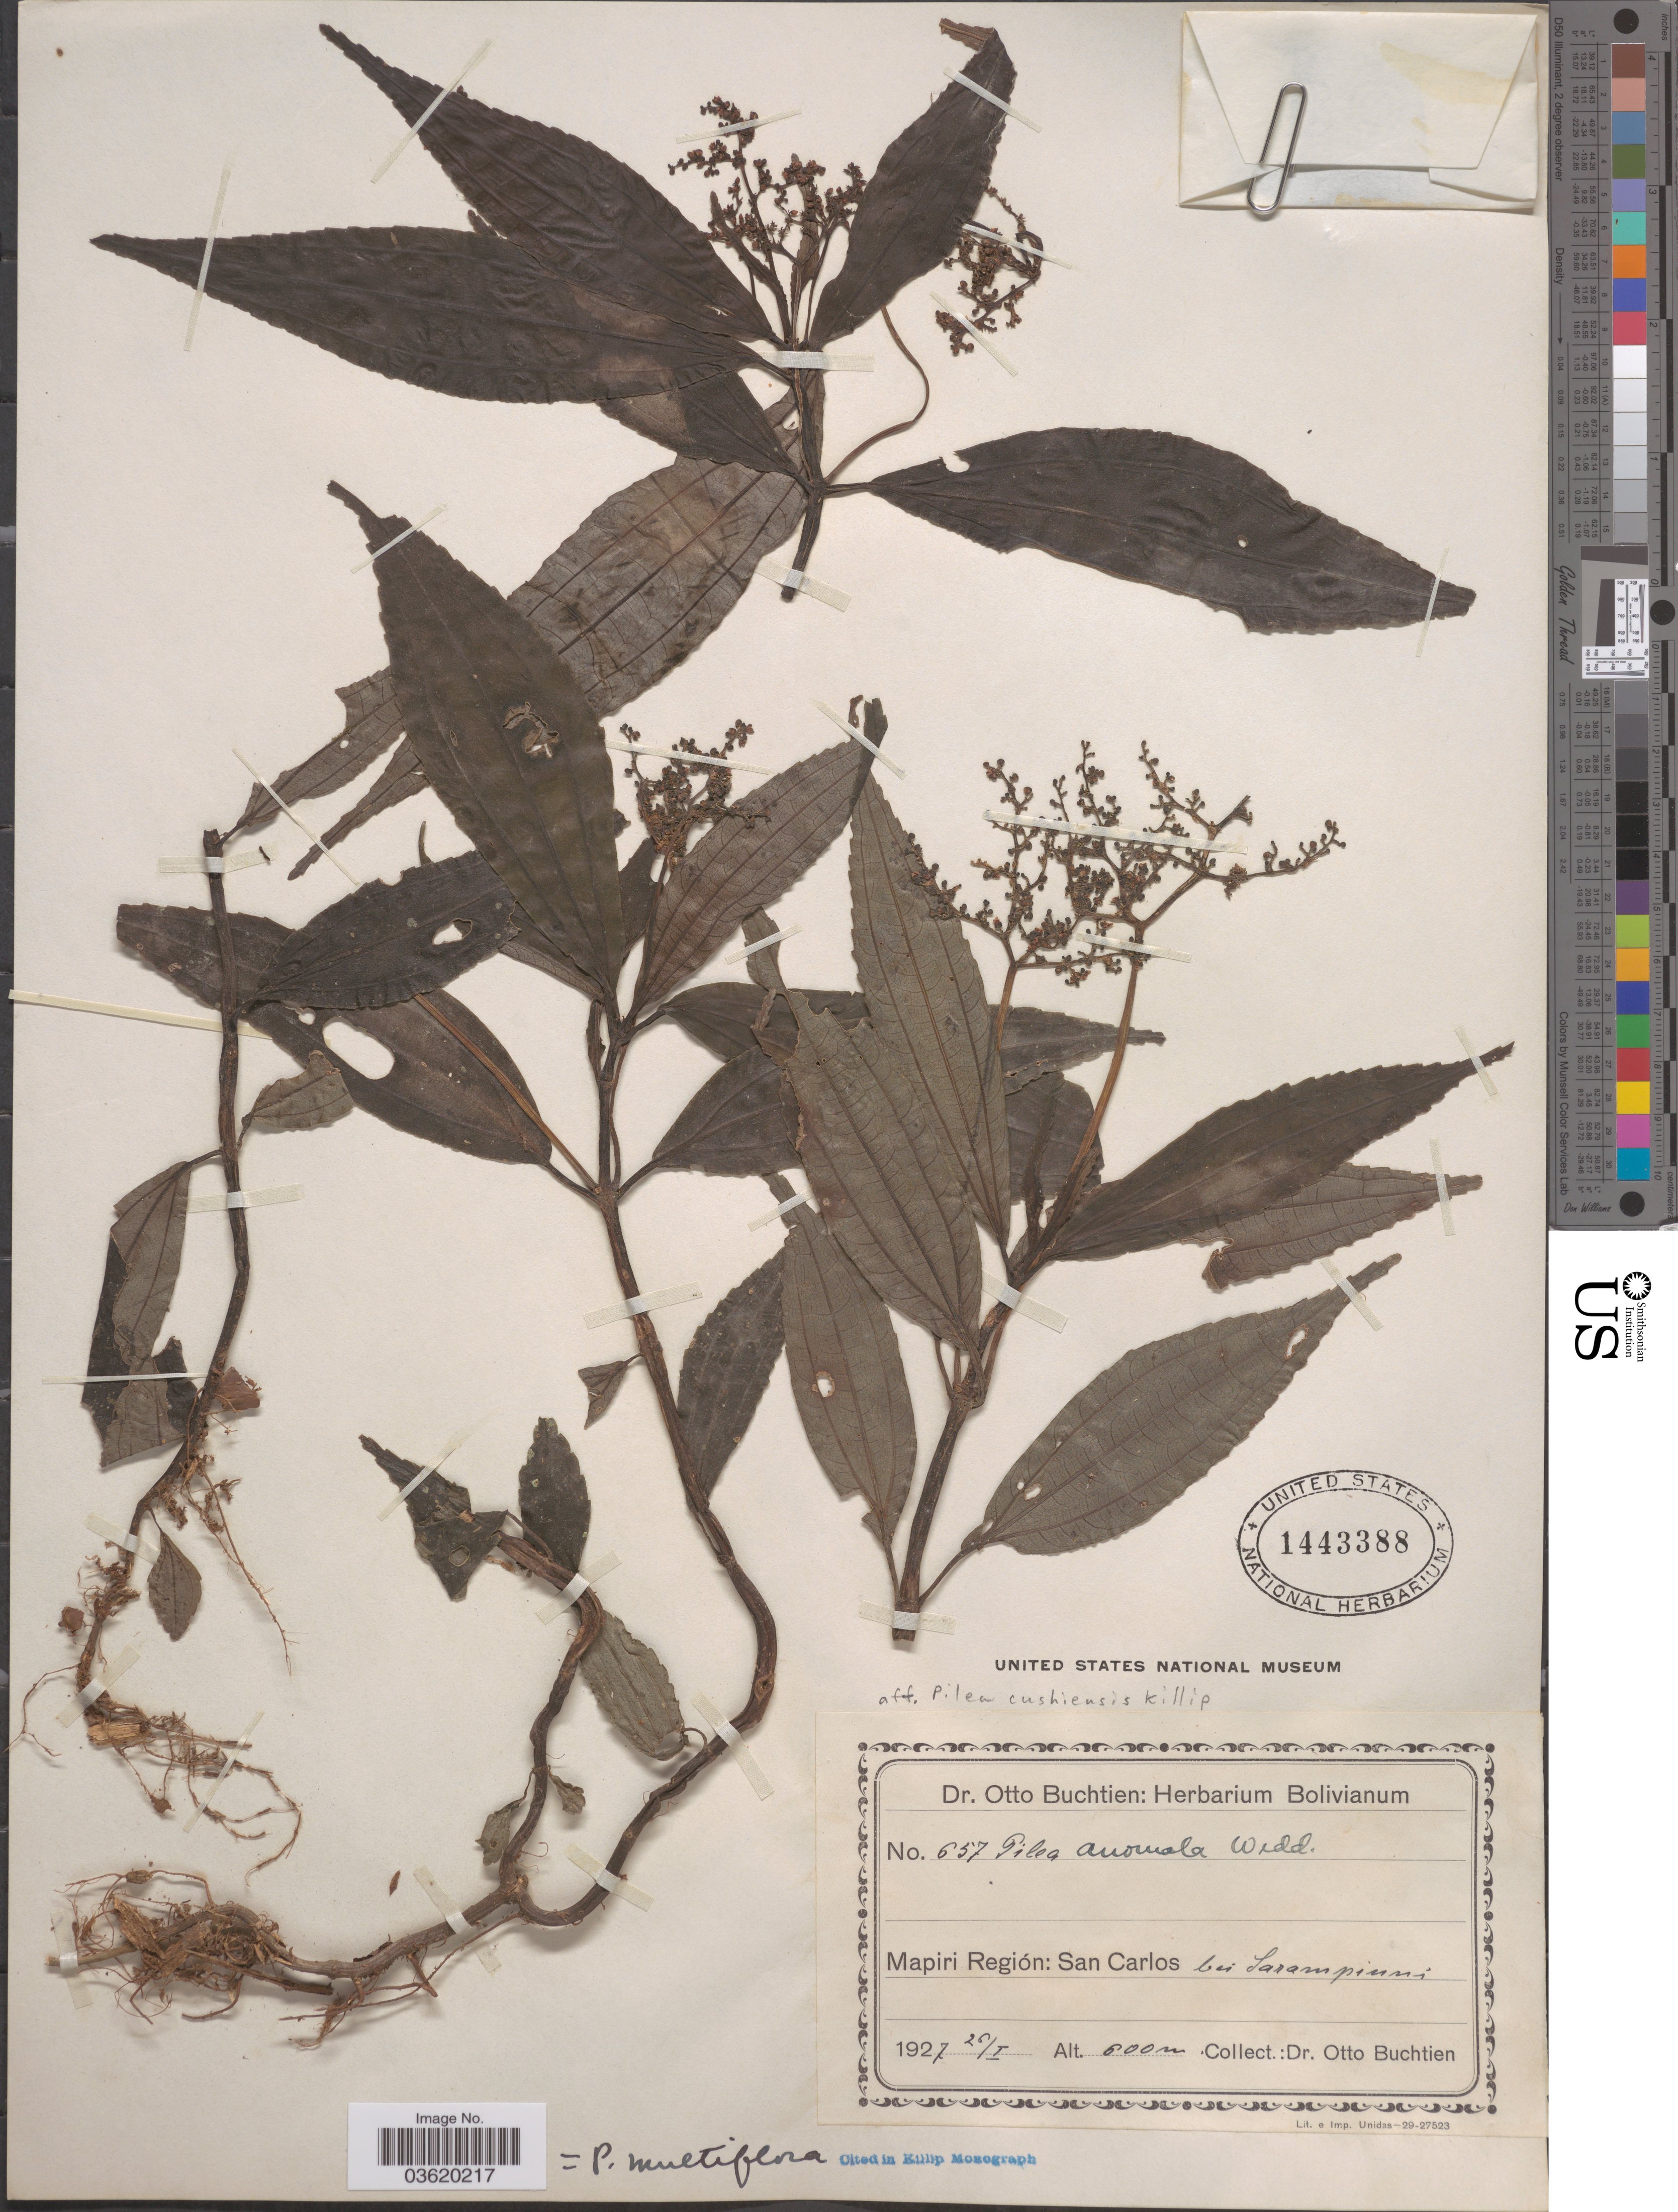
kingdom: Plantae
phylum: Tracheophyta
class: Magnoliopsida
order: Rosales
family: Urticaceae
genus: Pilea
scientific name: Pilea cushiensis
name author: Killip in J.F. Macbr.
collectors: O. Buchtien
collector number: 657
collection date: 1927-01-26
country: Bolivia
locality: Mapiri Región: San Carlos bei Sarampinni.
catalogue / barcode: US 1443388